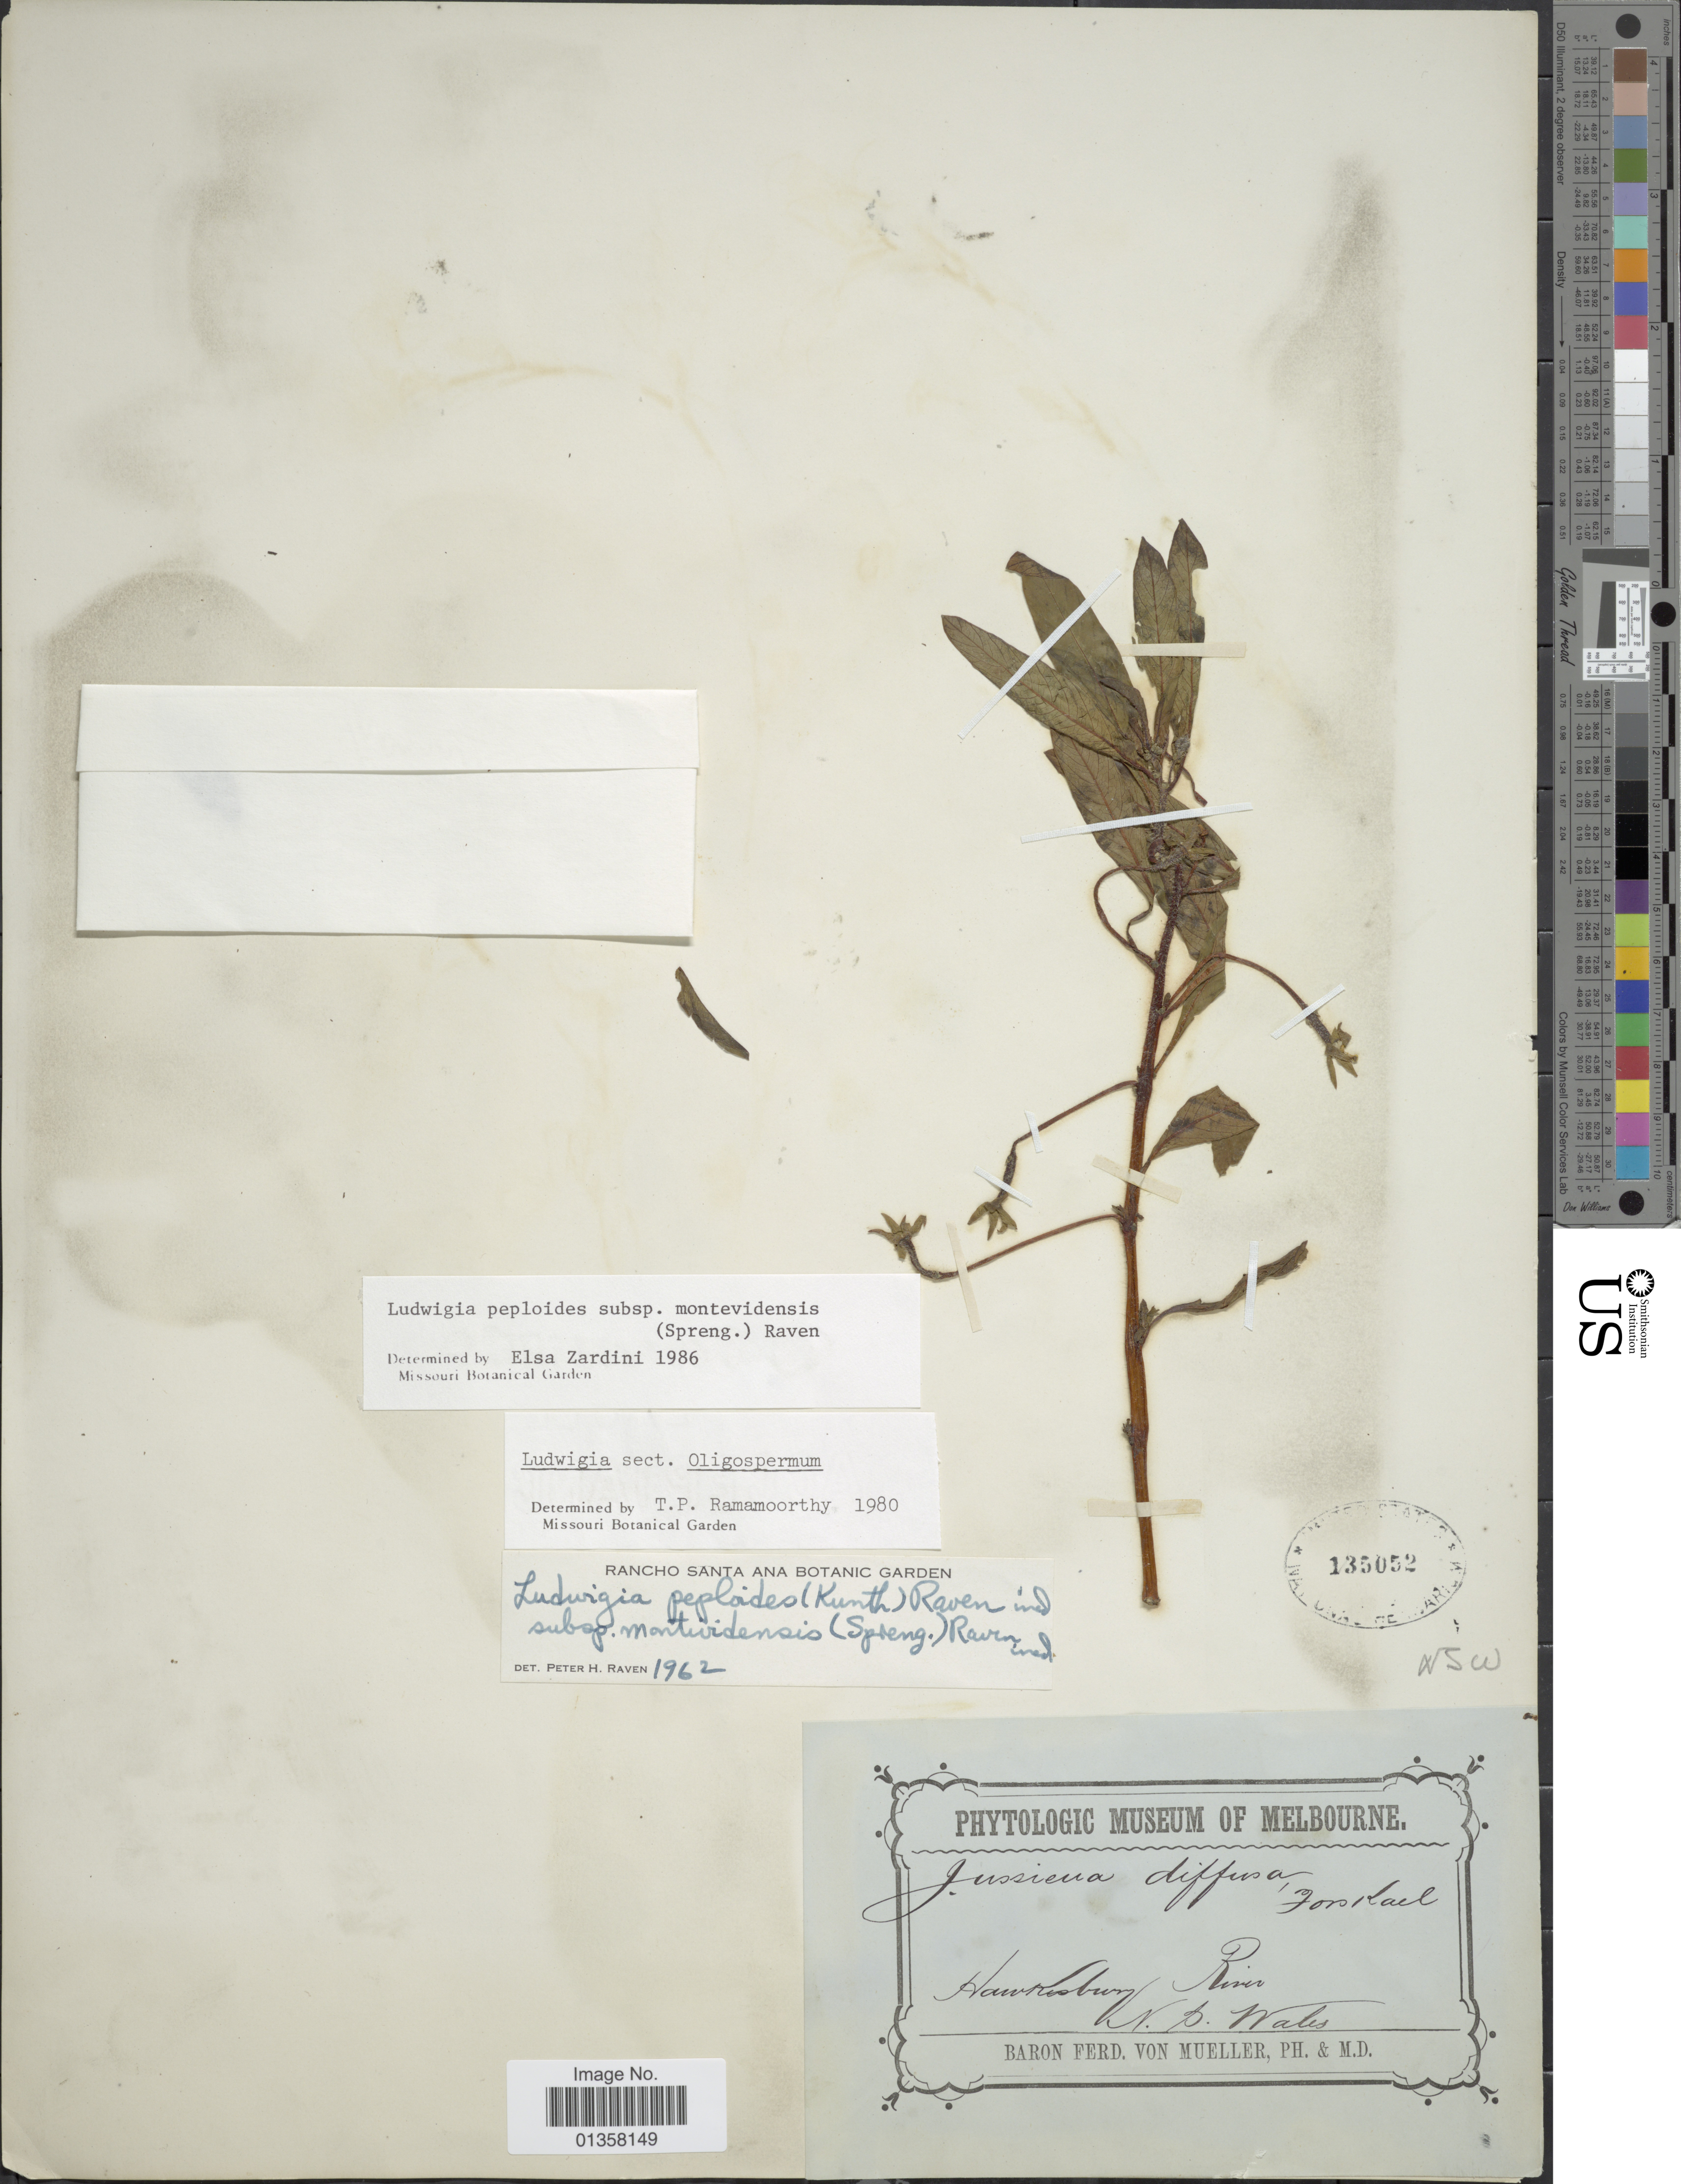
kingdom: Plantae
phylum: Tracheophyta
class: Magnoliopsida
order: Myrtales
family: Onagraceae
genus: Ludwigia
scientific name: Ludwigia peploides subsp. montevidensis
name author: (Spreng.) P.H. Raven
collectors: F. Mueller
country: Australia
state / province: New South Wales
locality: Hawkesbury River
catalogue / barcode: US 135052